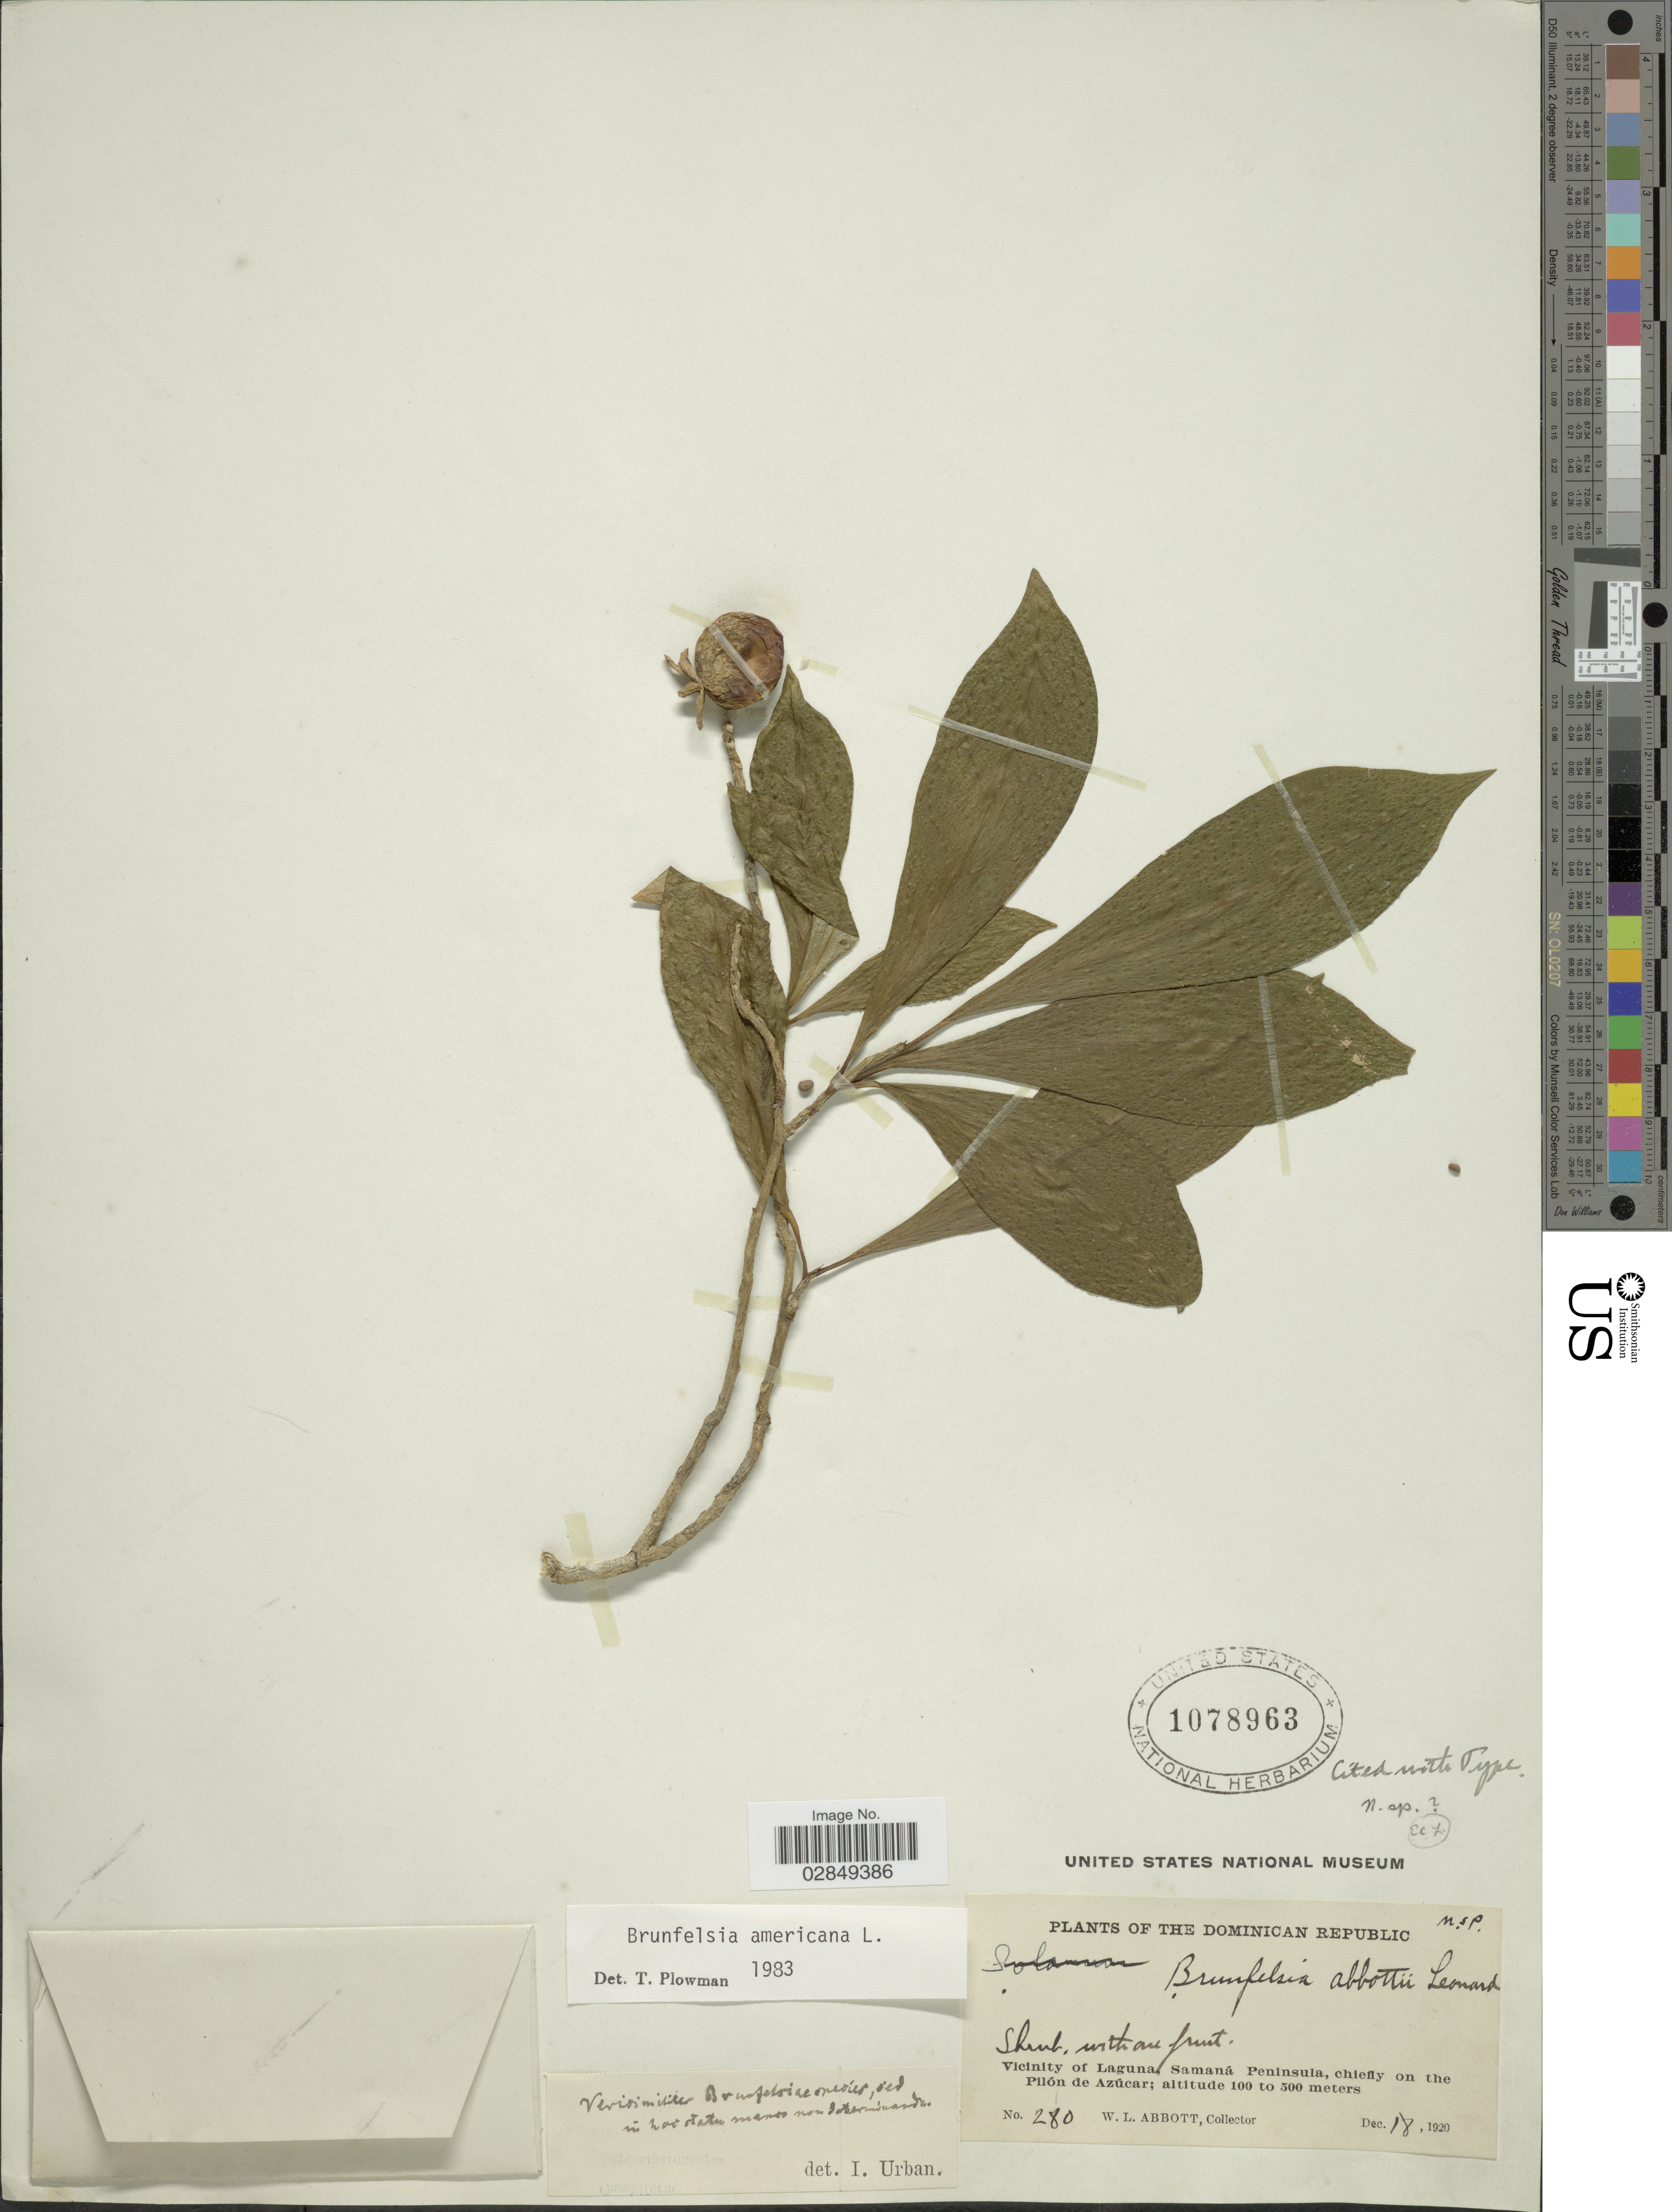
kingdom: Plantae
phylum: Tracheophyta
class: Magnoliopsida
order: Solanales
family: Solanaceae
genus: Brunfelsia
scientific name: Brunfelsia americana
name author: L.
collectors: W. L. Abbott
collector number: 280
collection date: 1920-12-18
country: Dominican Republic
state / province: Samaná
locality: Vicinity of Laguna, Samaná Peninsula, chiefly on the Pilón de Azúcar.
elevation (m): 100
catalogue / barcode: US 1078963